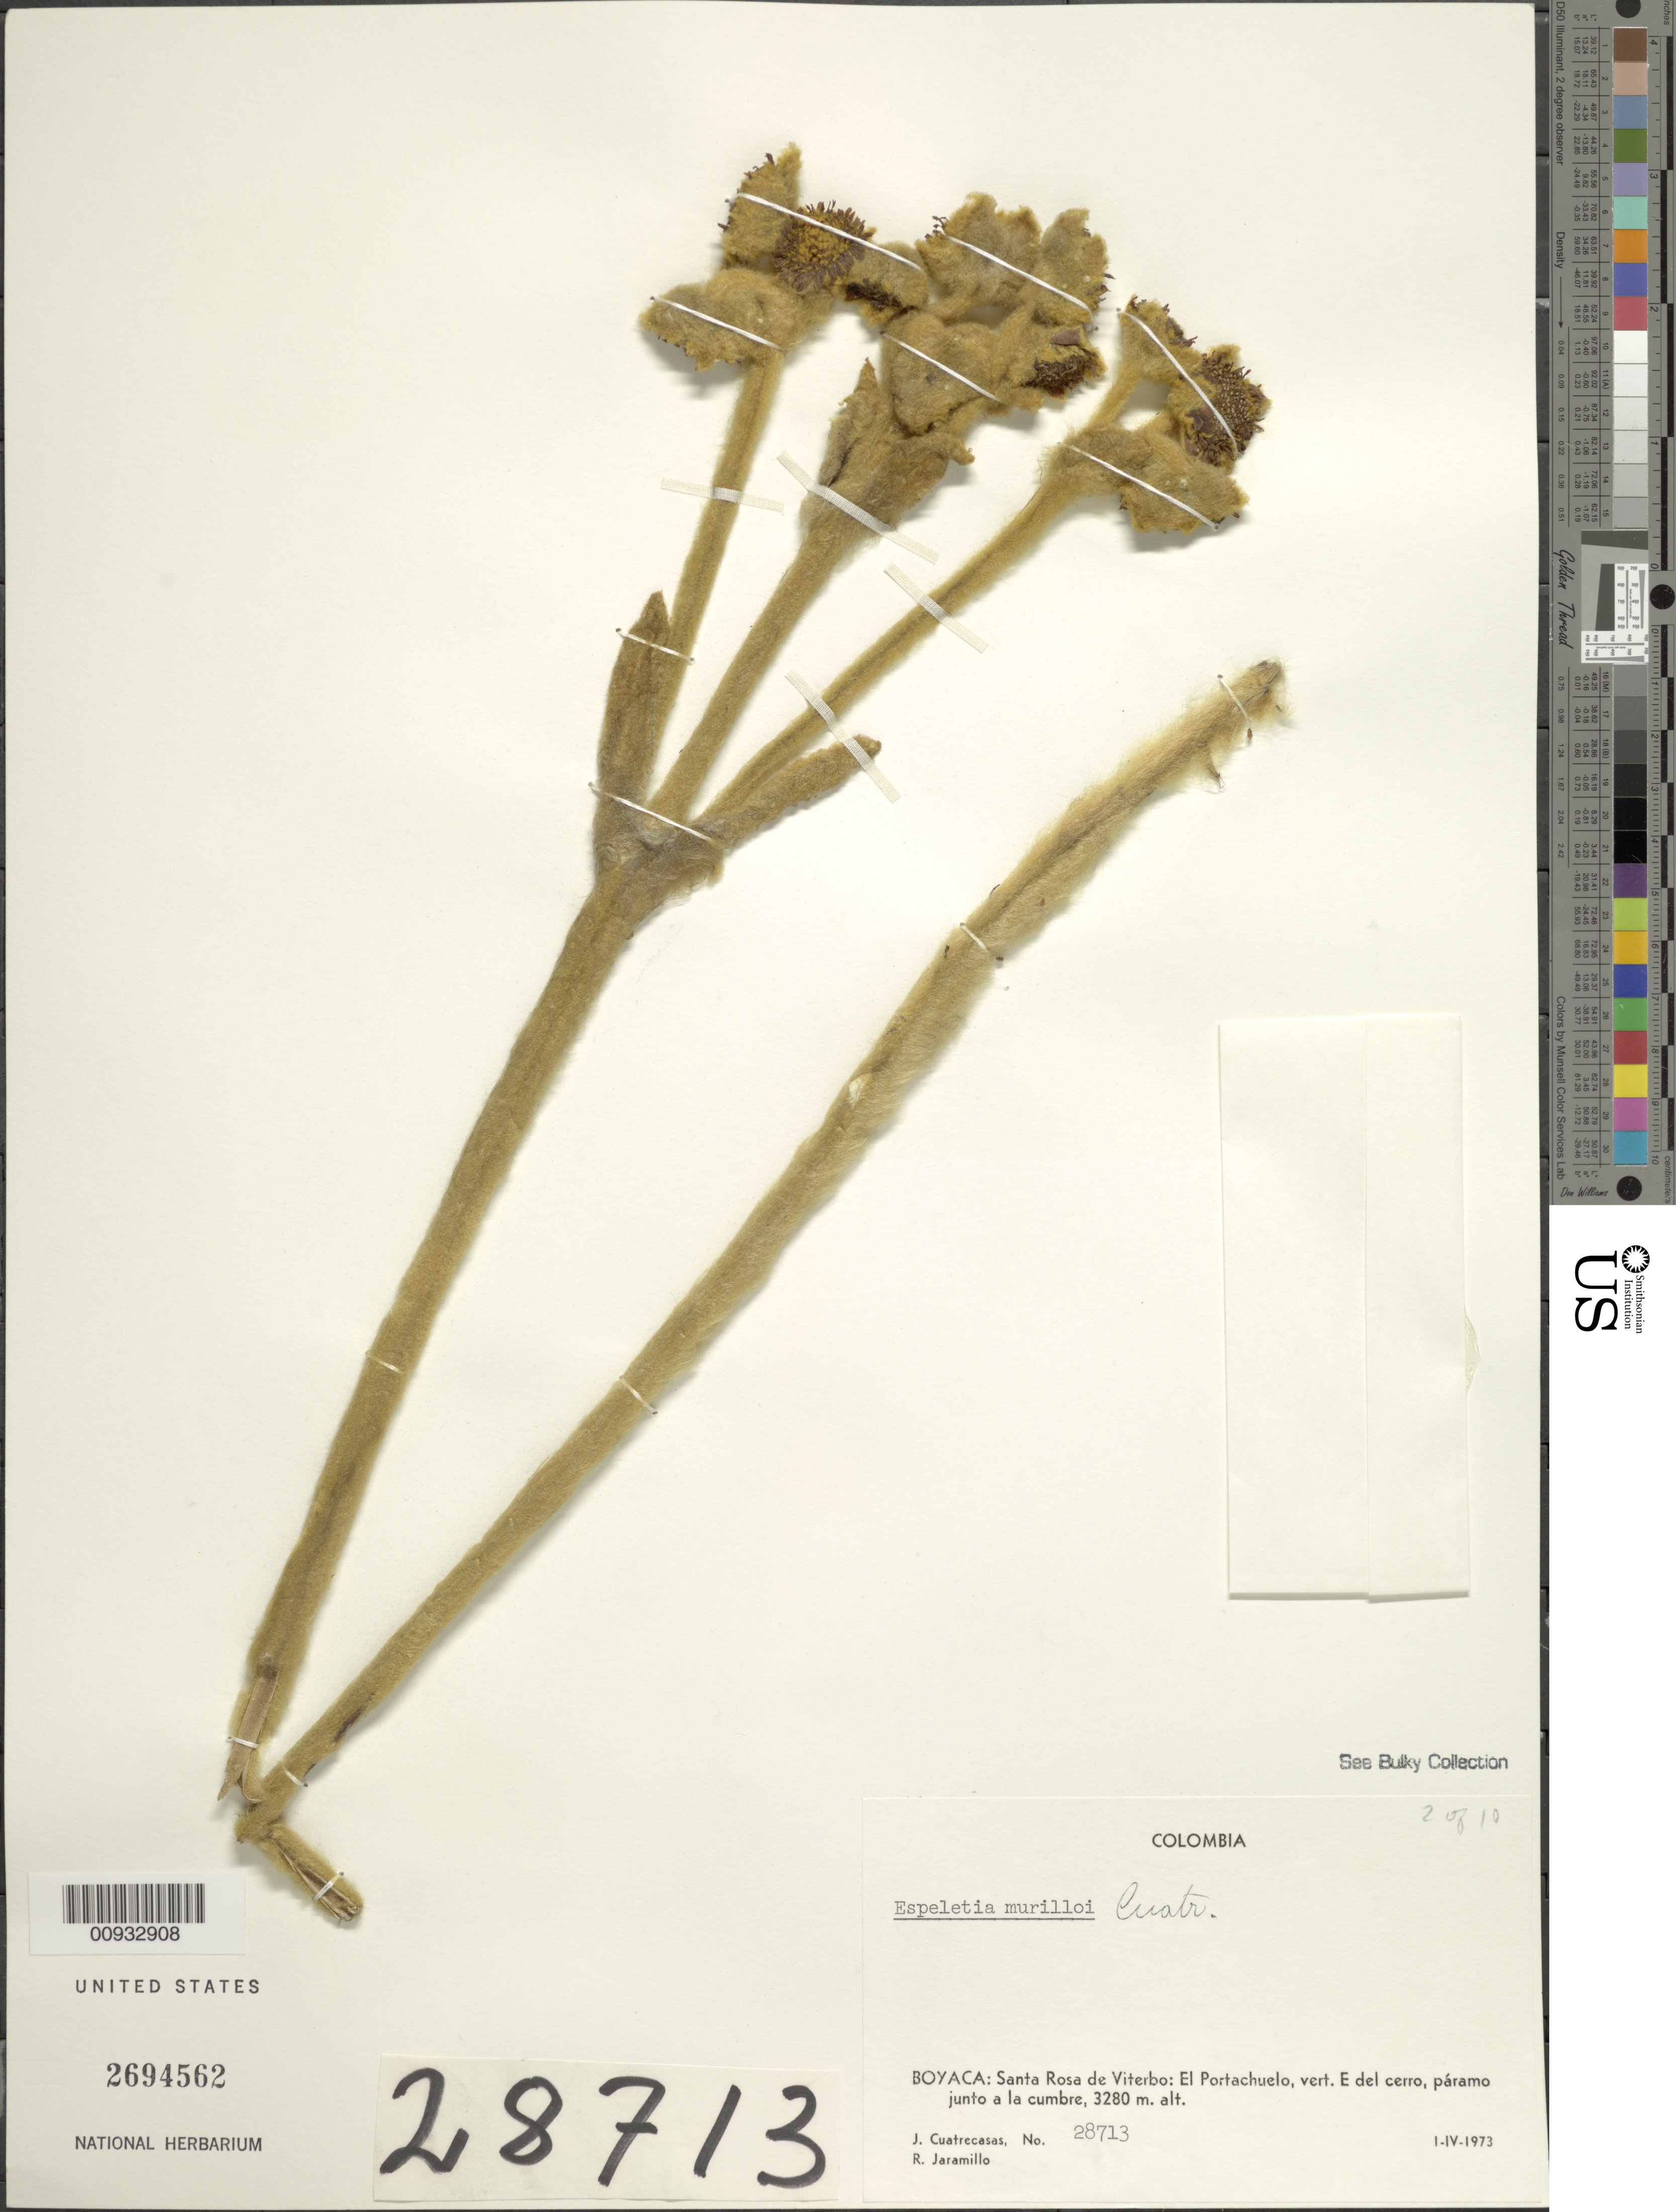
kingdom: Plantae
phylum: Tracheophyta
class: Magnoliopsida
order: Asterales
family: Asteraceae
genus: Espeletia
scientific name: Espeletia murilloi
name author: Cuatrec.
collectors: J. Cuatrecasas & R. Jaramillo M.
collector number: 28713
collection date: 1973-04-01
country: Colombia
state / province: Boyacá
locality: Santa Rosa de Viterbo, El Portachuelo, vert. E del cerro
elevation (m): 3280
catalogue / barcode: US 2694562